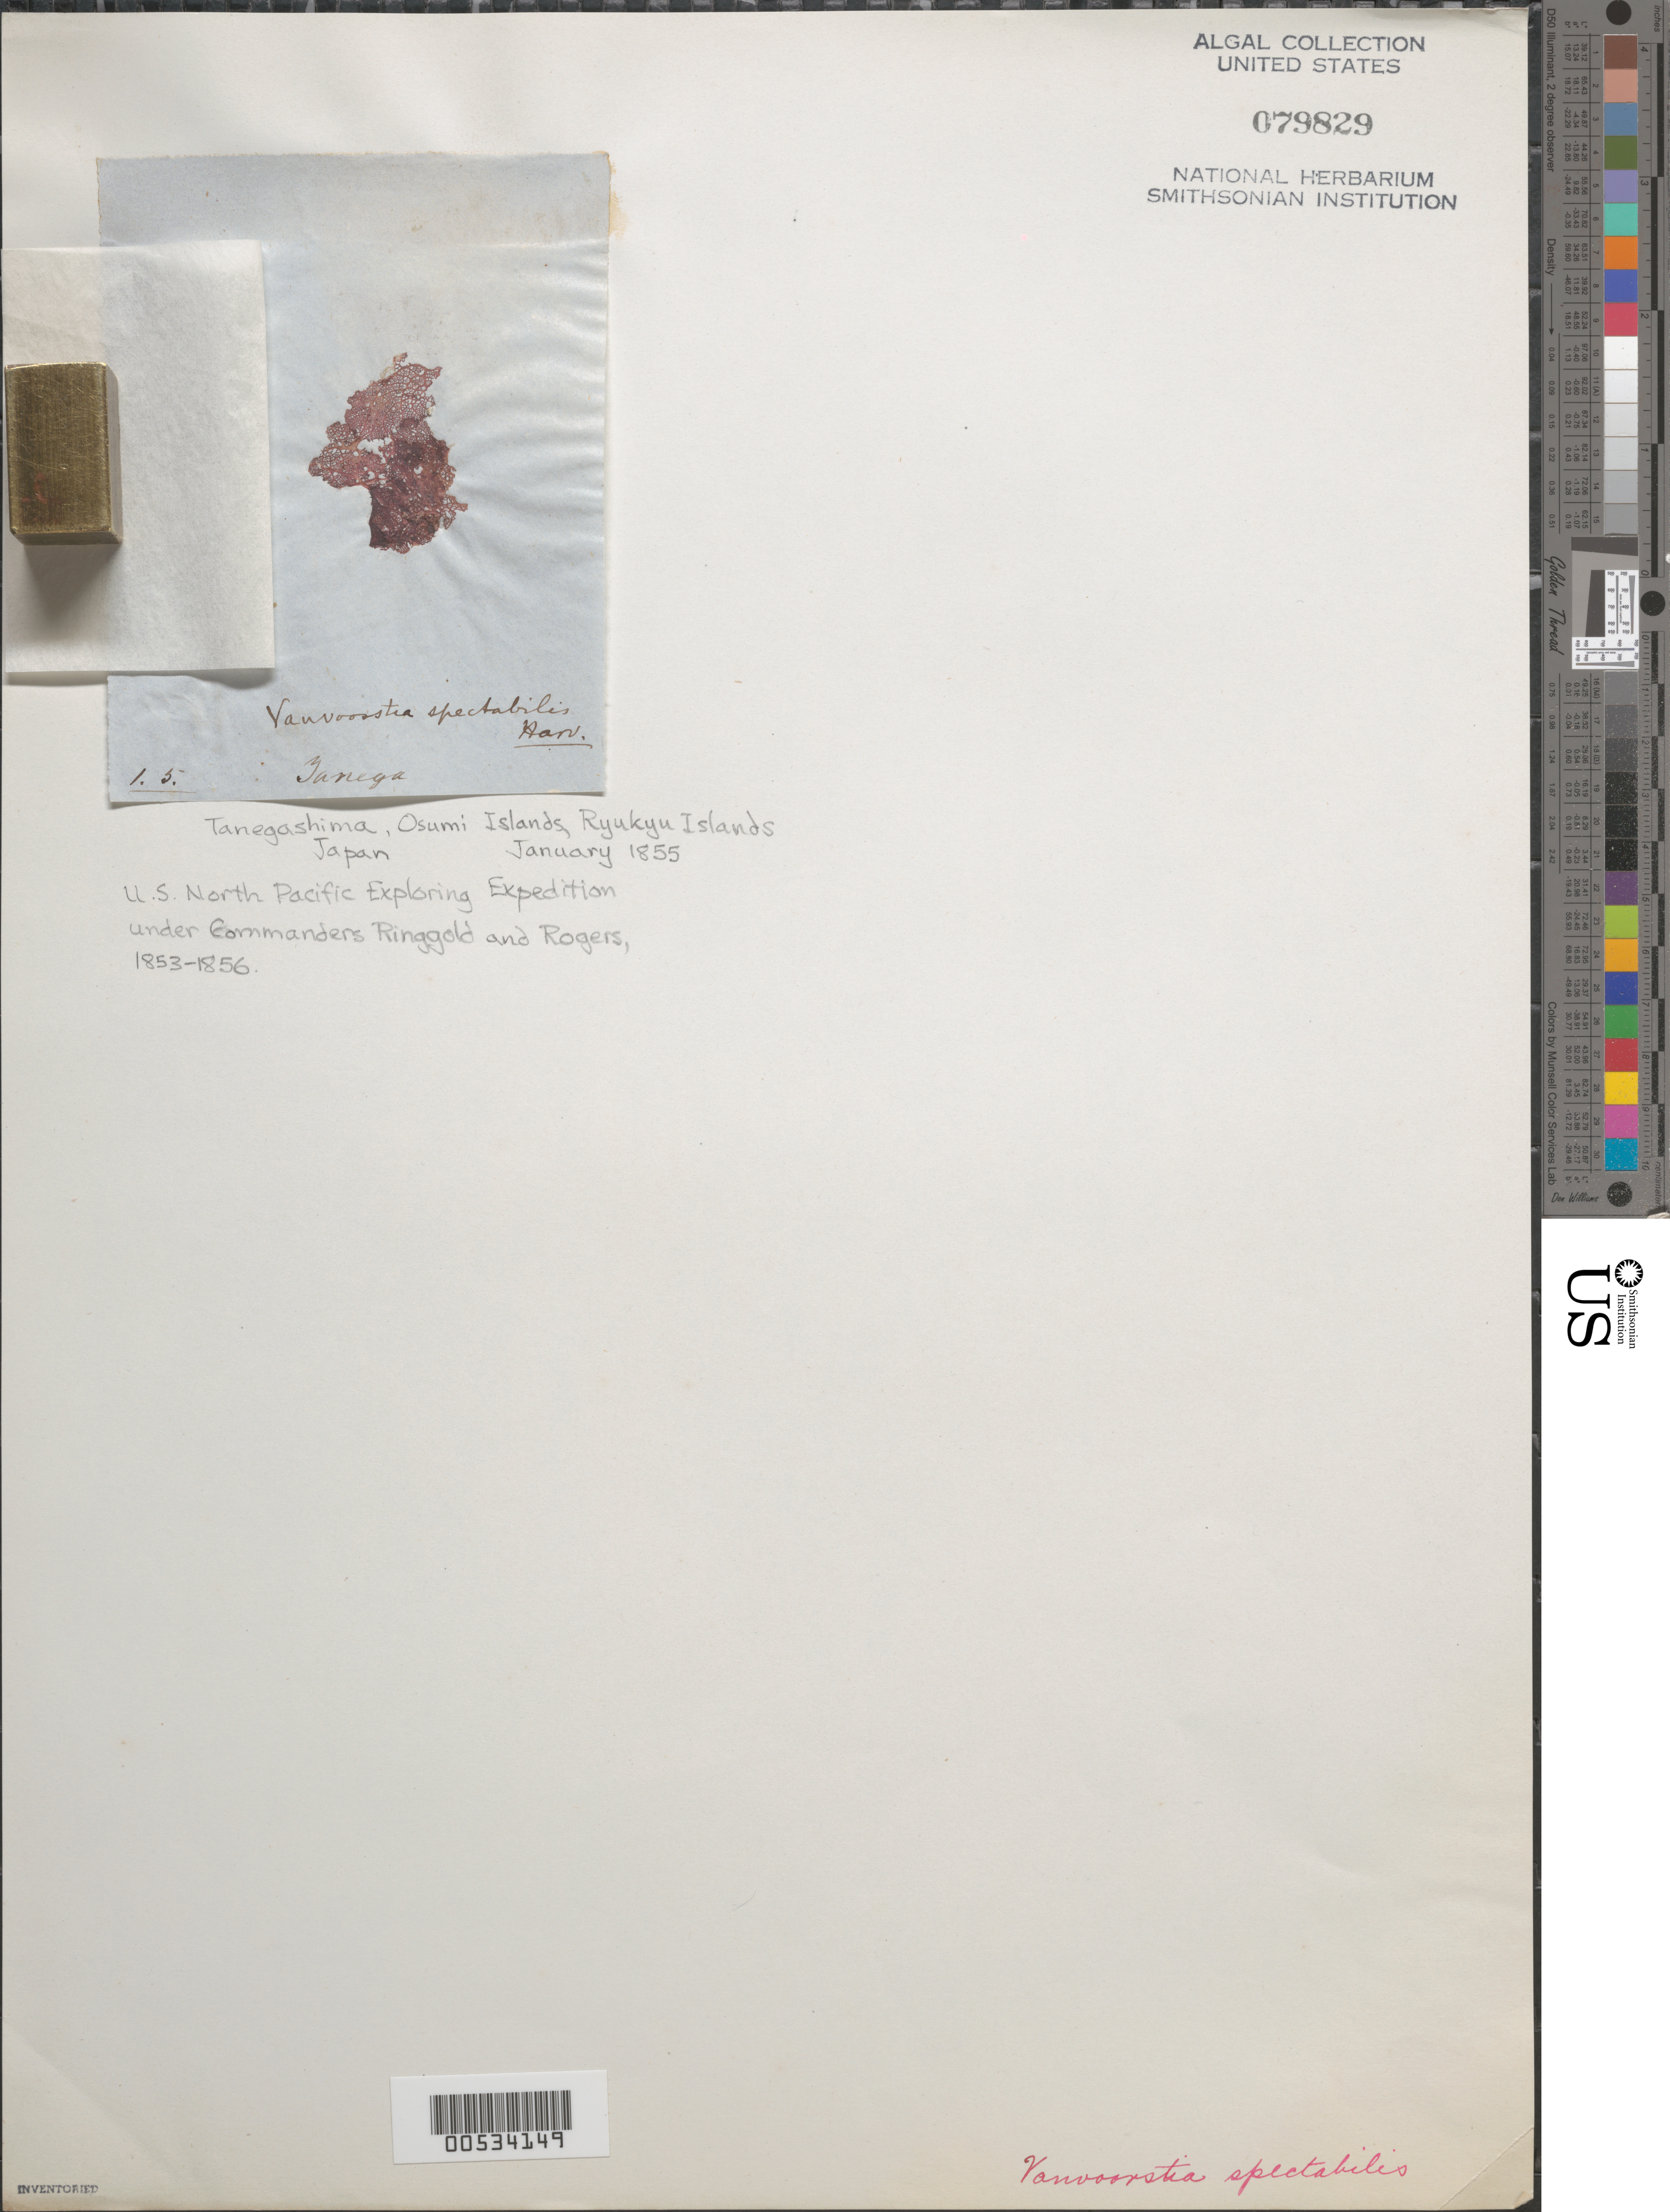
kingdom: Plantae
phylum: Rhodophyta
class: Florideophyceae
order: Ceramiales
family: Delesseriaceae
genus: Vanvoorstia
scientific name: Vanvoorstia spectabilis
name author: Harv.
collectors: C. Wright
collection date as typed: Jan 1855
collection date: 1855-01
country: Japan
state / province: Kagosima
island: Tanegashima (Tanega)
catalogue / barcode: US 79829